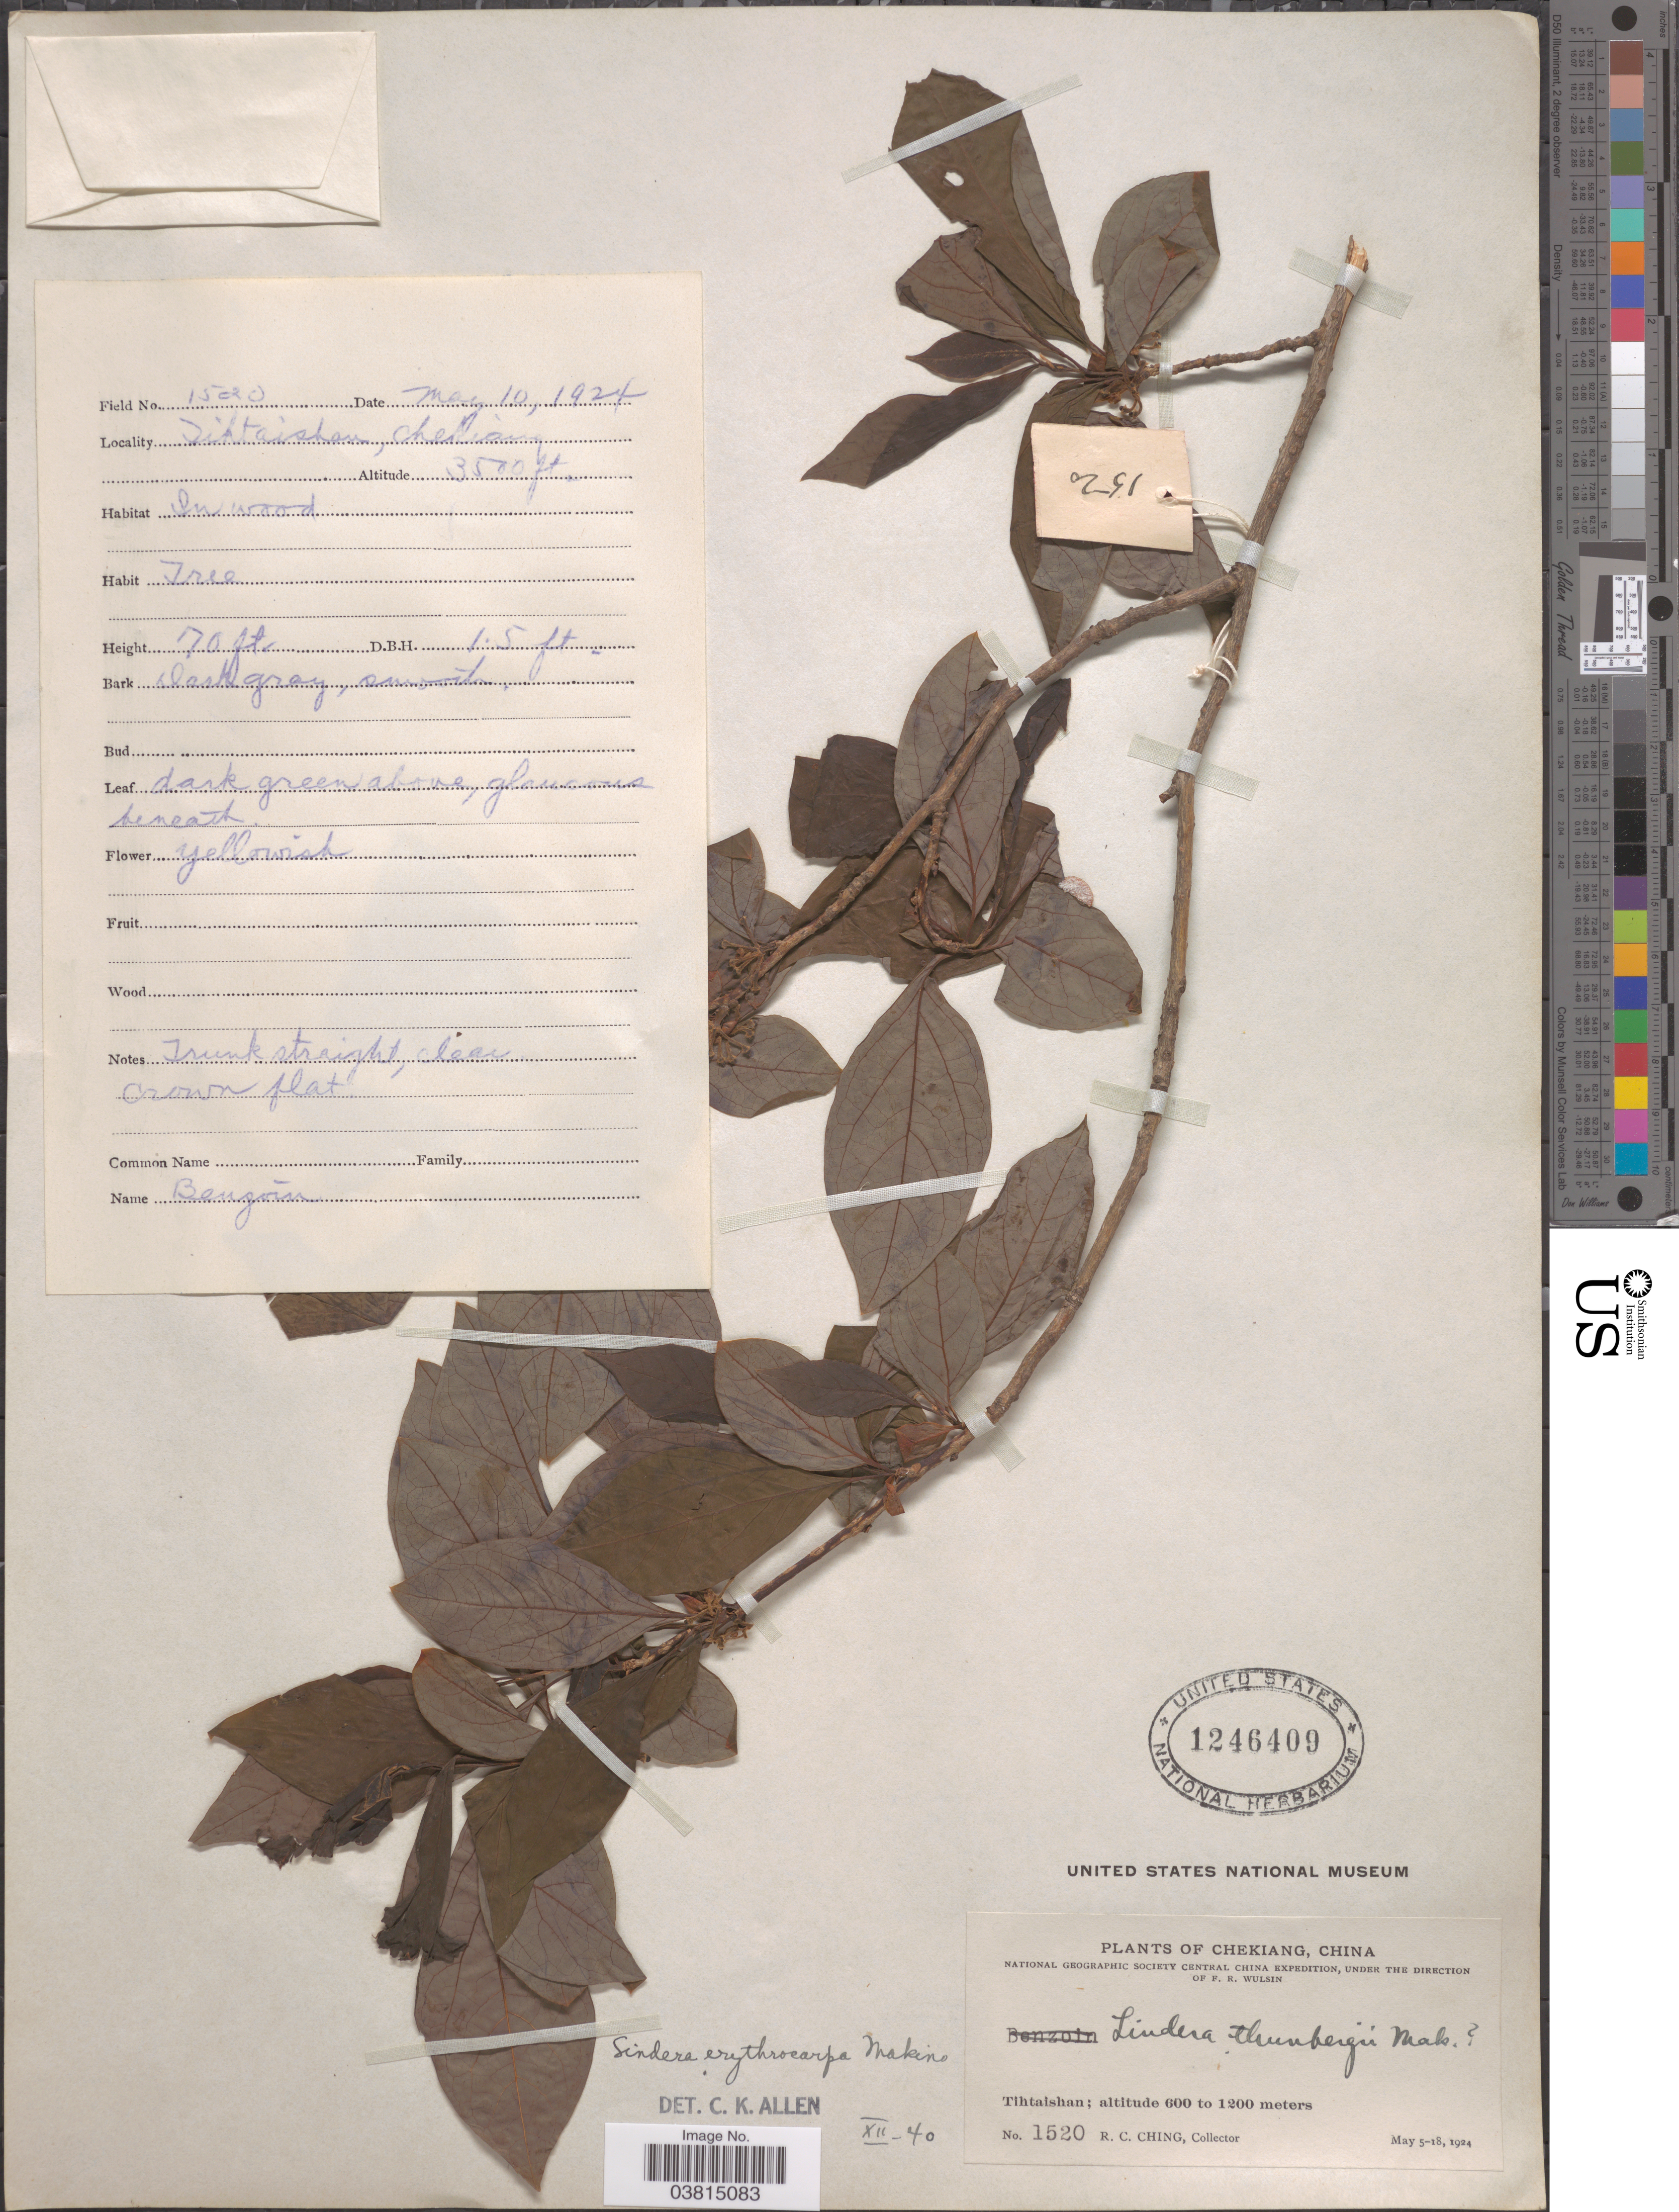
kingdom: Plantae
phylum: Tracheophyta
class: Magnoliopsida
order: Laurales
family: Lauraceae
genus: Lindera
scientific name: Lindera erythrocarpa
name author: Makino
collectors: R. C. Ching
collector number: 1520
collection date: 1924-05-10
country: China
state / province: Zhejiang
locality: Chekiang. Tihtaishan.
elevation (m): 1067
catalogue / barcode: US 1246409